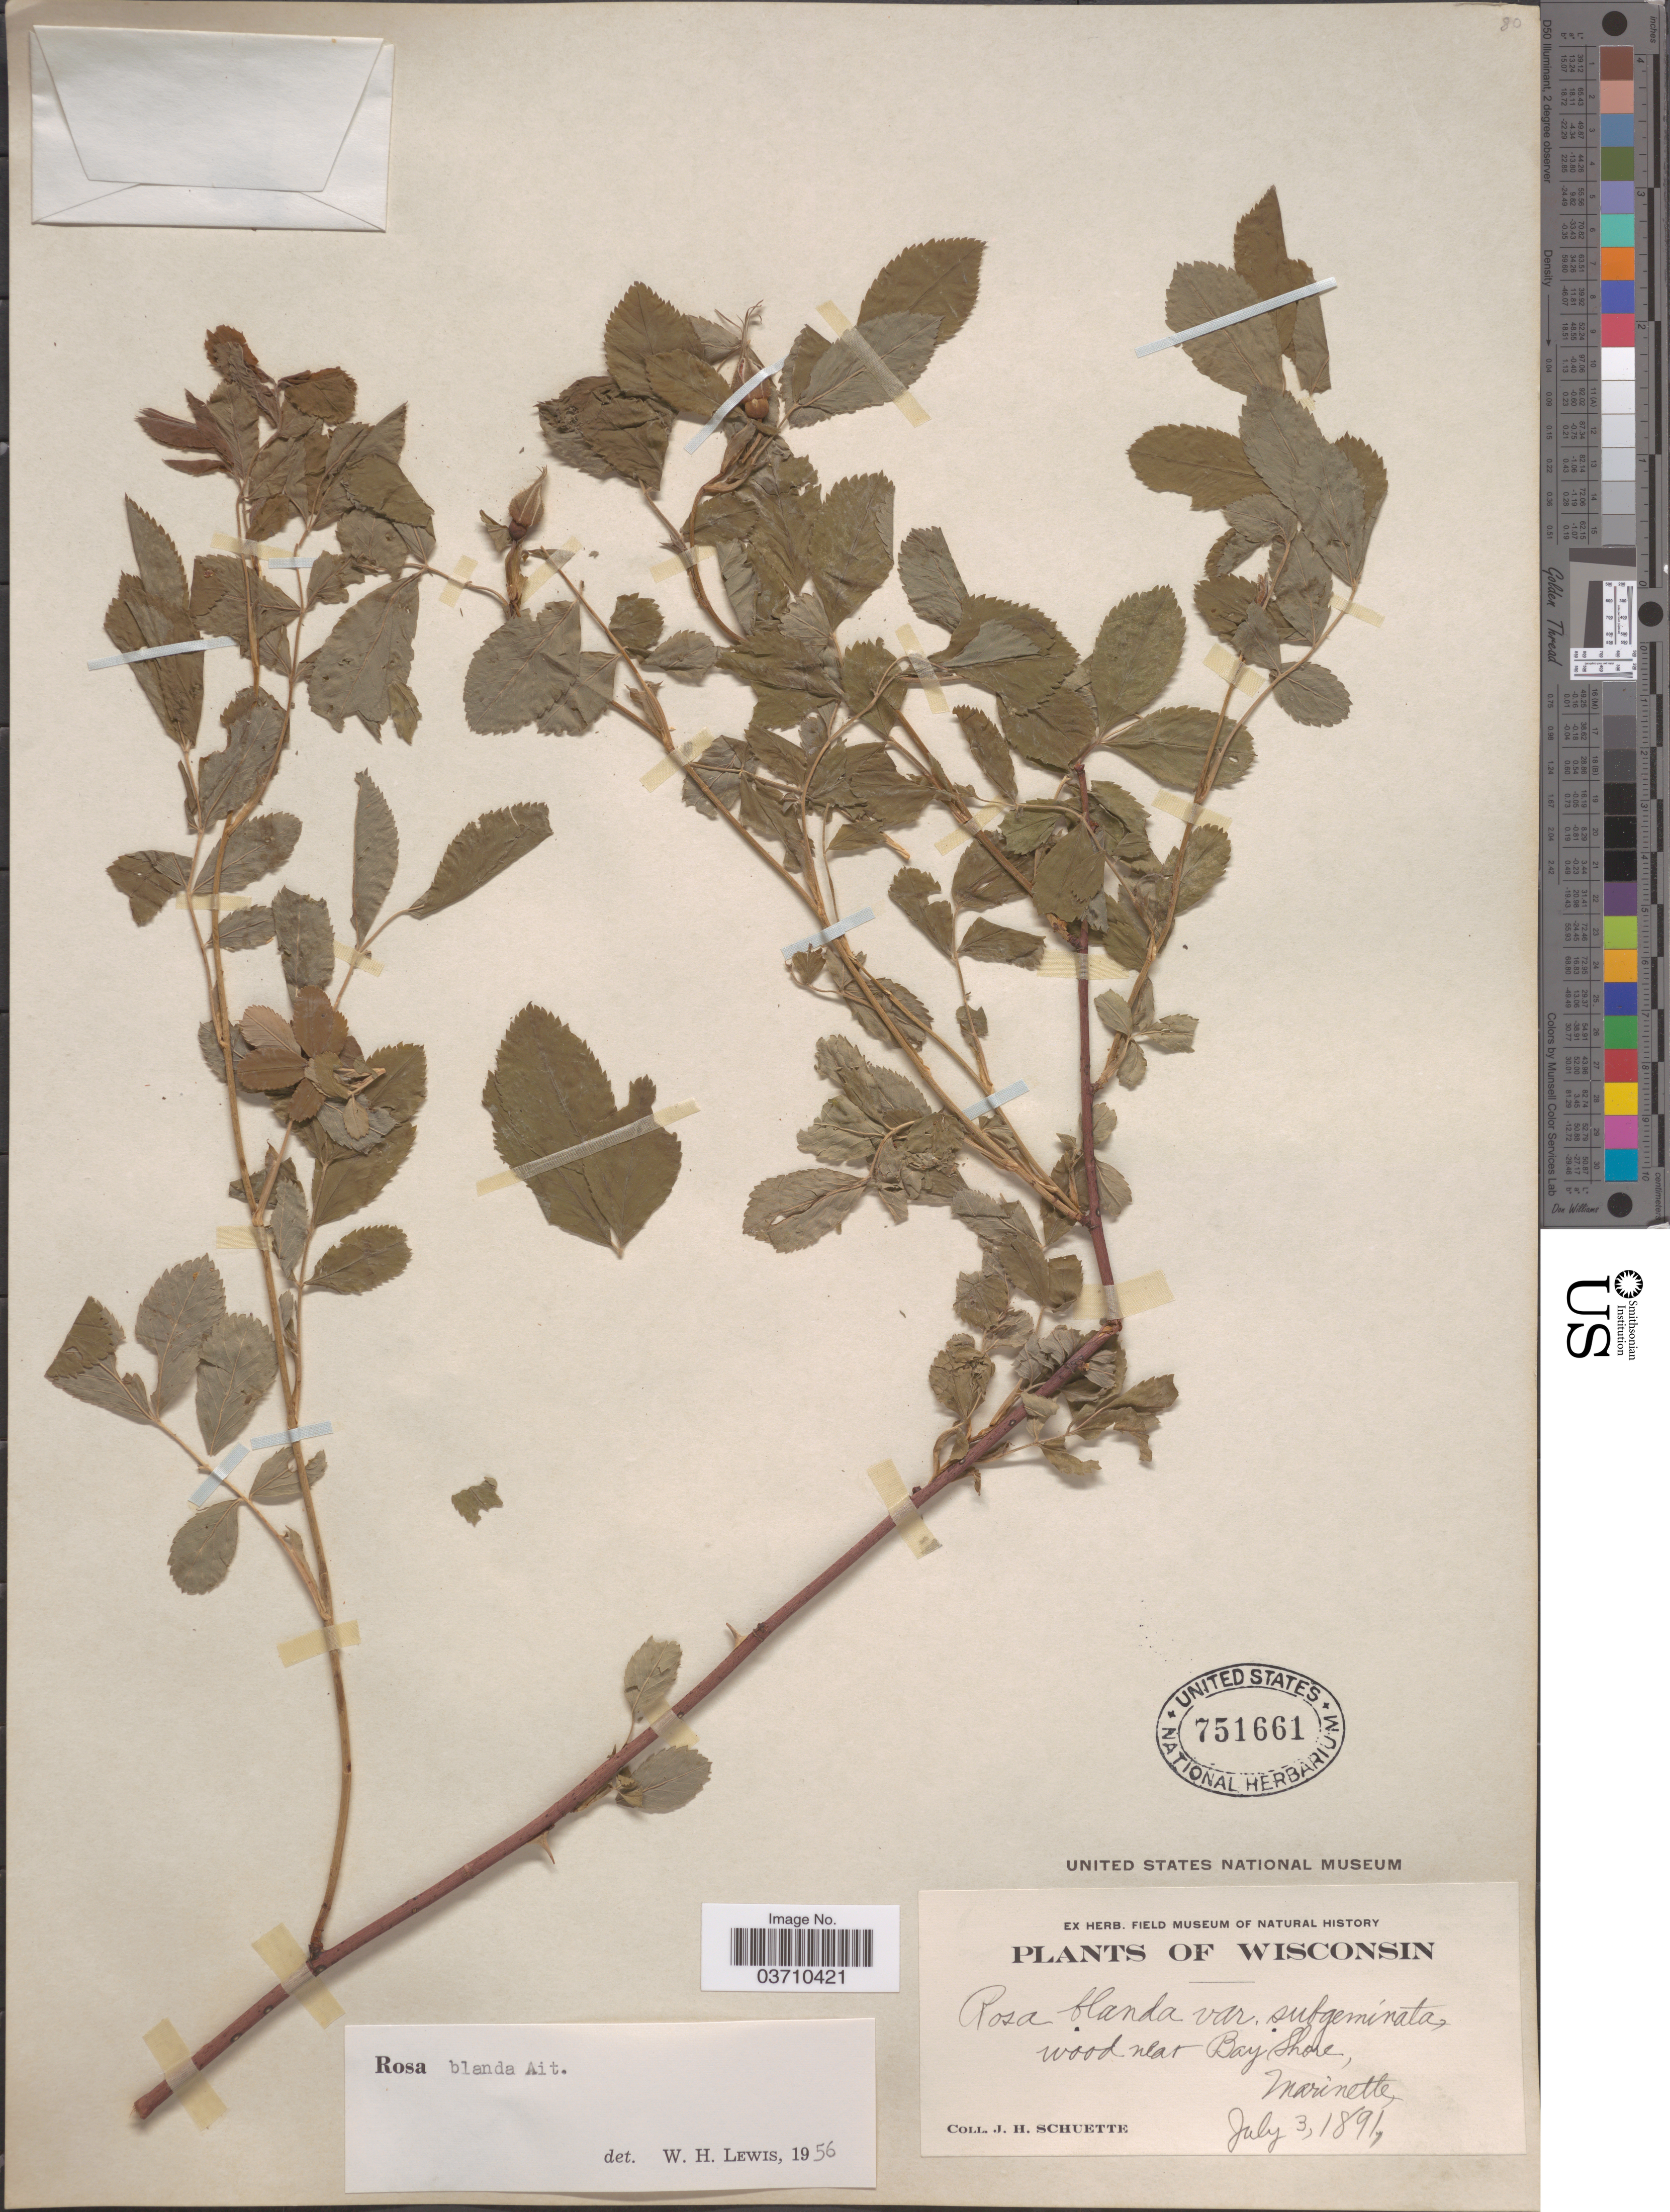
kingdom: Plantae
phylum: Tracheophyta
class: Magnoliopsida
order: Rosales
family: Rosaceae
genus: Rosa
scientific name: Rosa blanda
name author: Aiton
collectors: J. H. Schuette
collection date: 1891-07-03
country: United States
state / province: Wisconsin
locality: Wood near Bay Shore, Marinette.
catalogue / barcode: US 751661